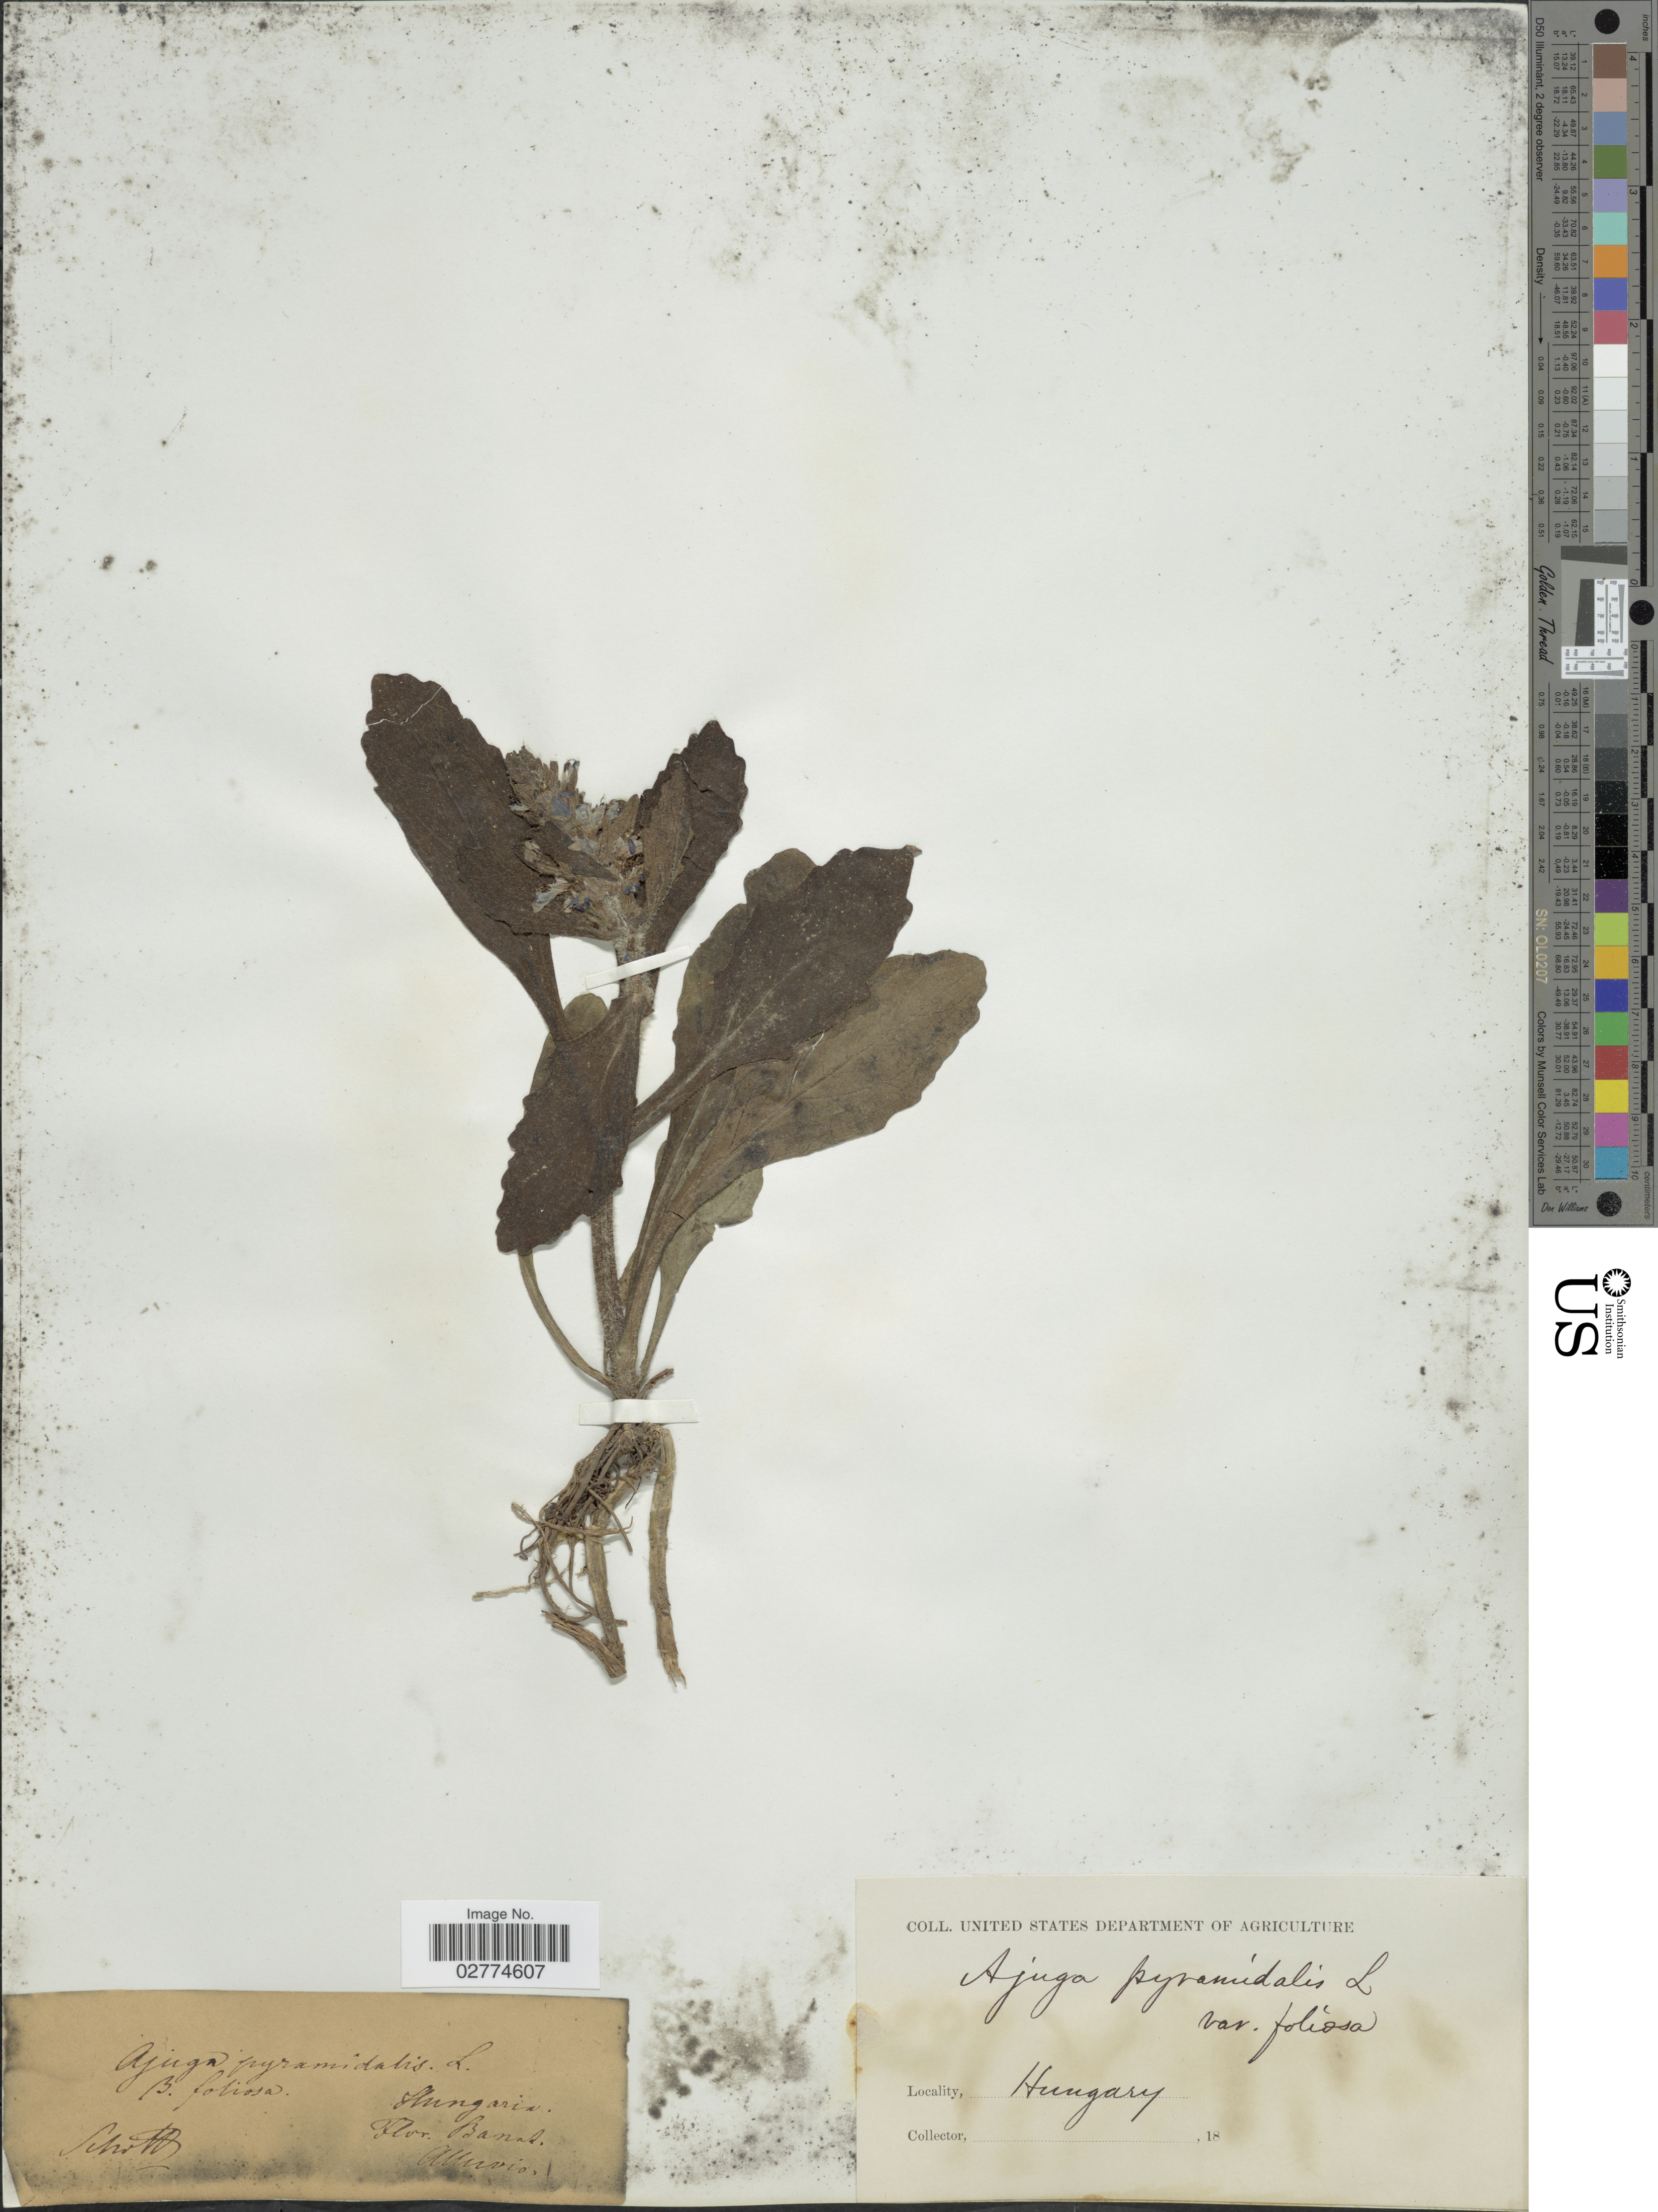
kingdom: Plantae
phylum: Tracheophyta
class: Magnoliopsida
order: Lamiales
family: Lamiaceae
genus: Ajuga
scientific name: Ajuga pyramidalis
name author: L.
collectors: Schott, --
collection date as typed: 18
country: Hungary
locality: Banat. Alluvio.